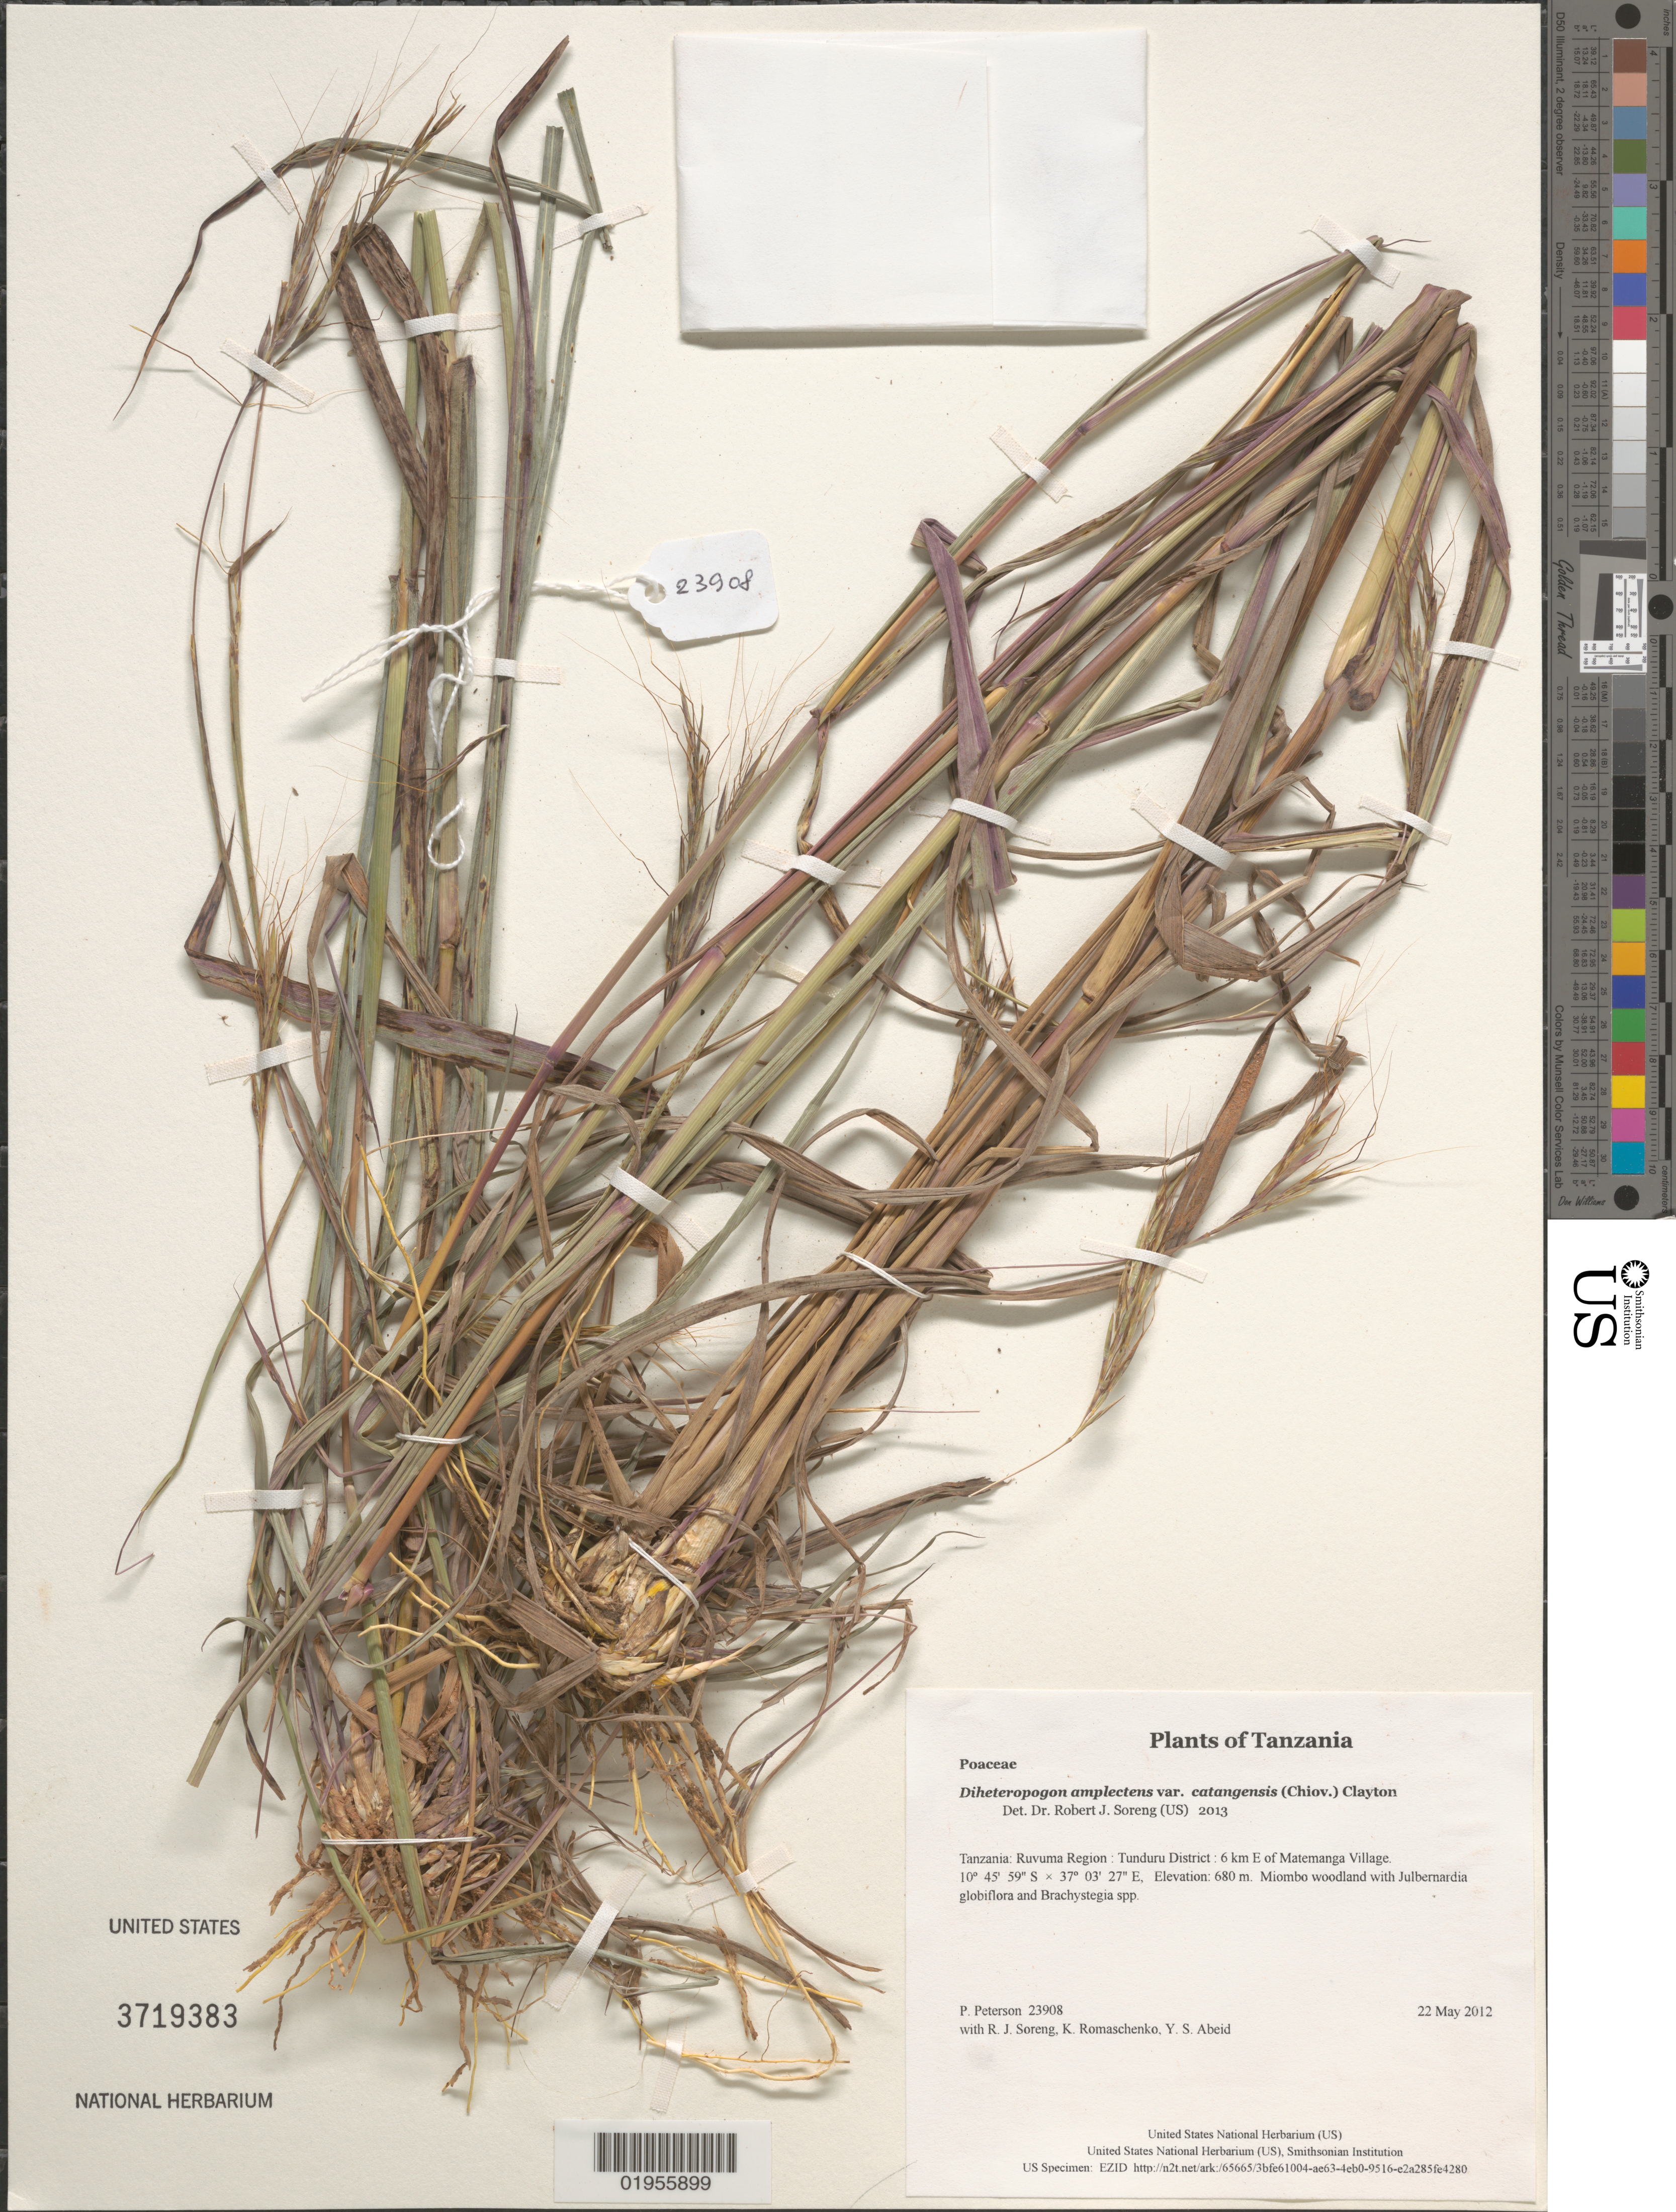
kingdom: Plantae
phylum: Tracheophyta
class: Liliopsida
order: Poales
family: Poaceae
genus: Diheteropogon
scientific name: Diheteropogon amplectens var. catangensis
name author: (Chiov.) Clayton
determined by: Soreng, Robert J., Research Associate (BOT), Smithsonian Institution - National Museum of Natural History (UNITED STATES)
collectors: P. M. Peterson, R. J. Soreng, K. Romaschenko & Y. Abeid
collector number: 23908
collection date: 2012-05-22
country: Tanzania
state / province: Ruvuma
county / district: Tunduru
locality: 6 km E of Matemanga Village.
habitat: Miombo woodland with Julbernardia globiflora and Brachystegia spp.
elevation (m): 680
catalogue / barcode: US 3719383